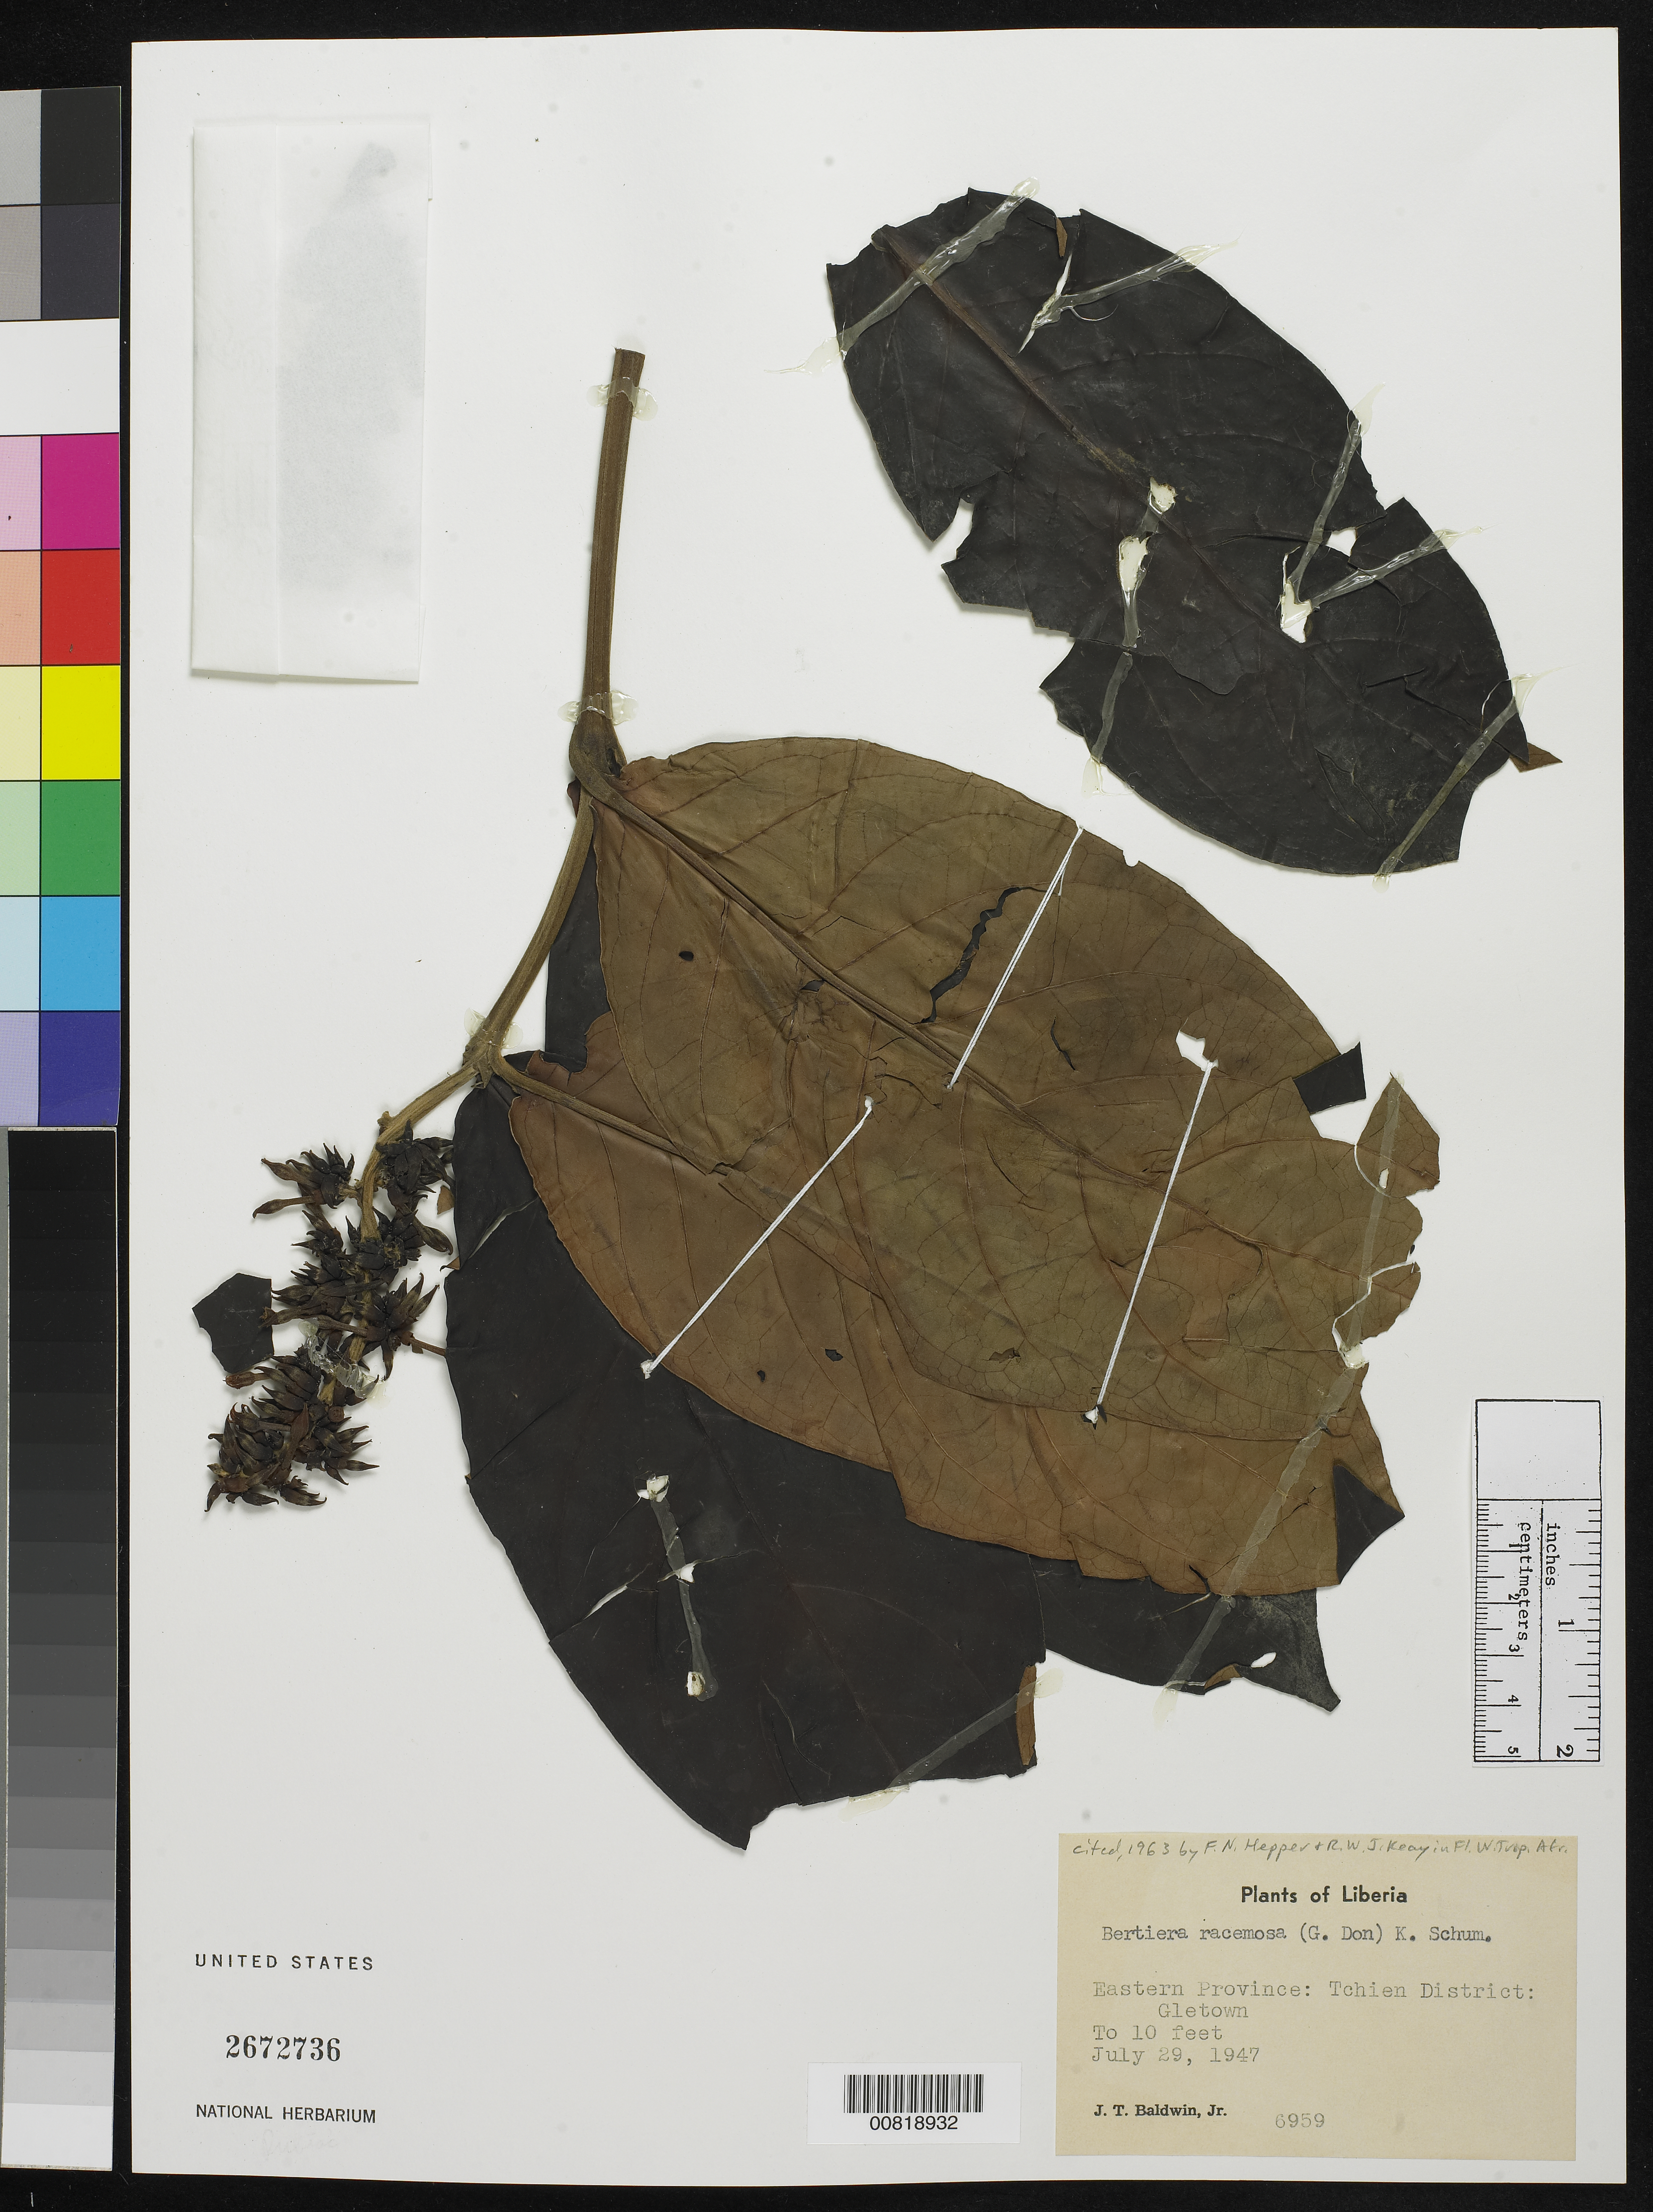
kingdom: Plantae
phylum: Tracheophyta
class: Magnoliopsida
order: Gentianales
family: Rubiaceae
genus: Bertiera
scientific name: Bertiera racemosa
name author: (G. Don) K. Schum.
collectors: J. T. Baldwin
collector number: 6959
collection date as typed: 29 Jul 1947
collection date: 1947-07-29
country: Liberia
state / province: Grand Gedeh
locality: Eastern Province: Tchien District, Gletown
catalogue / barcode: US 2672736